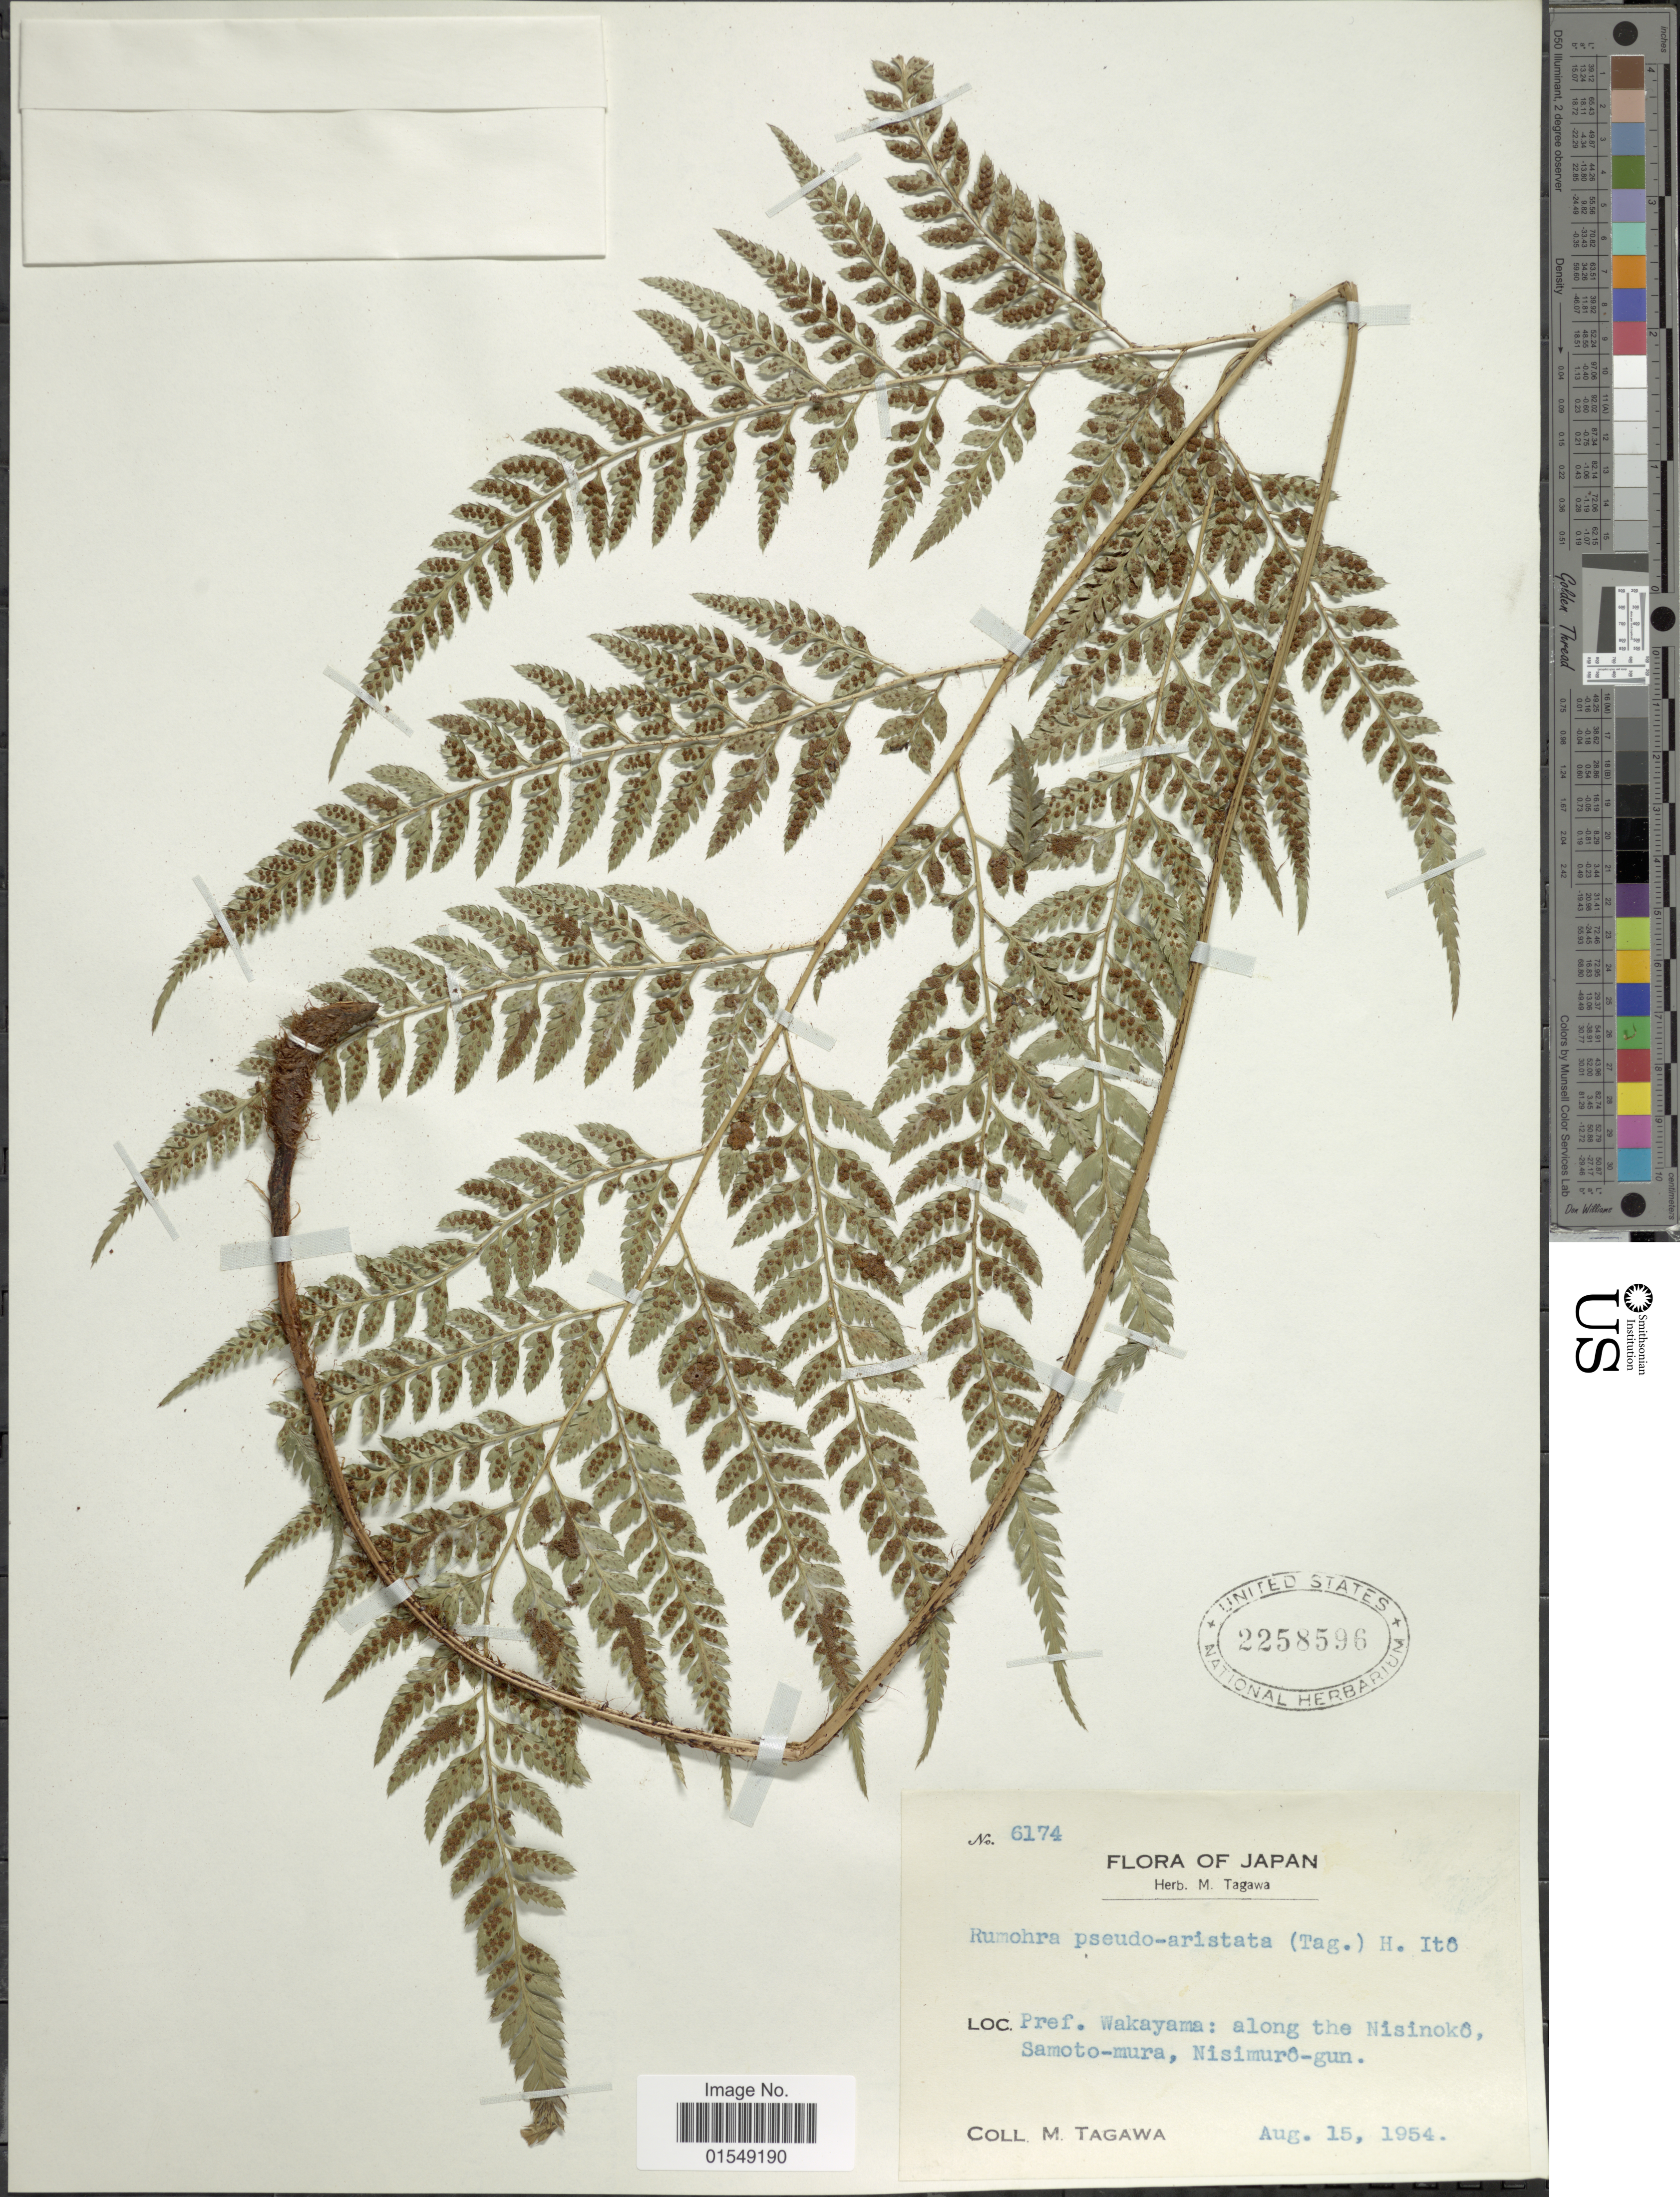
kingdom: Plantae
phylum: Tracheophyta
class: Polypodiopsida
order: Polypodiales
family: Dryopteridaceae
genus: Arachniodes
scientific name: Arachniodes pseudoaristata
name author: (Tagawa) Ohwi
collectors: M. Tagawa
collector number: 6174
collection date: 1954-08-15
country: Japan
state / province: Wakayama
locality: Along the Nisinokô, Samoto-mura, Nisimurô-gun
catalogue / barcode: US 2258596